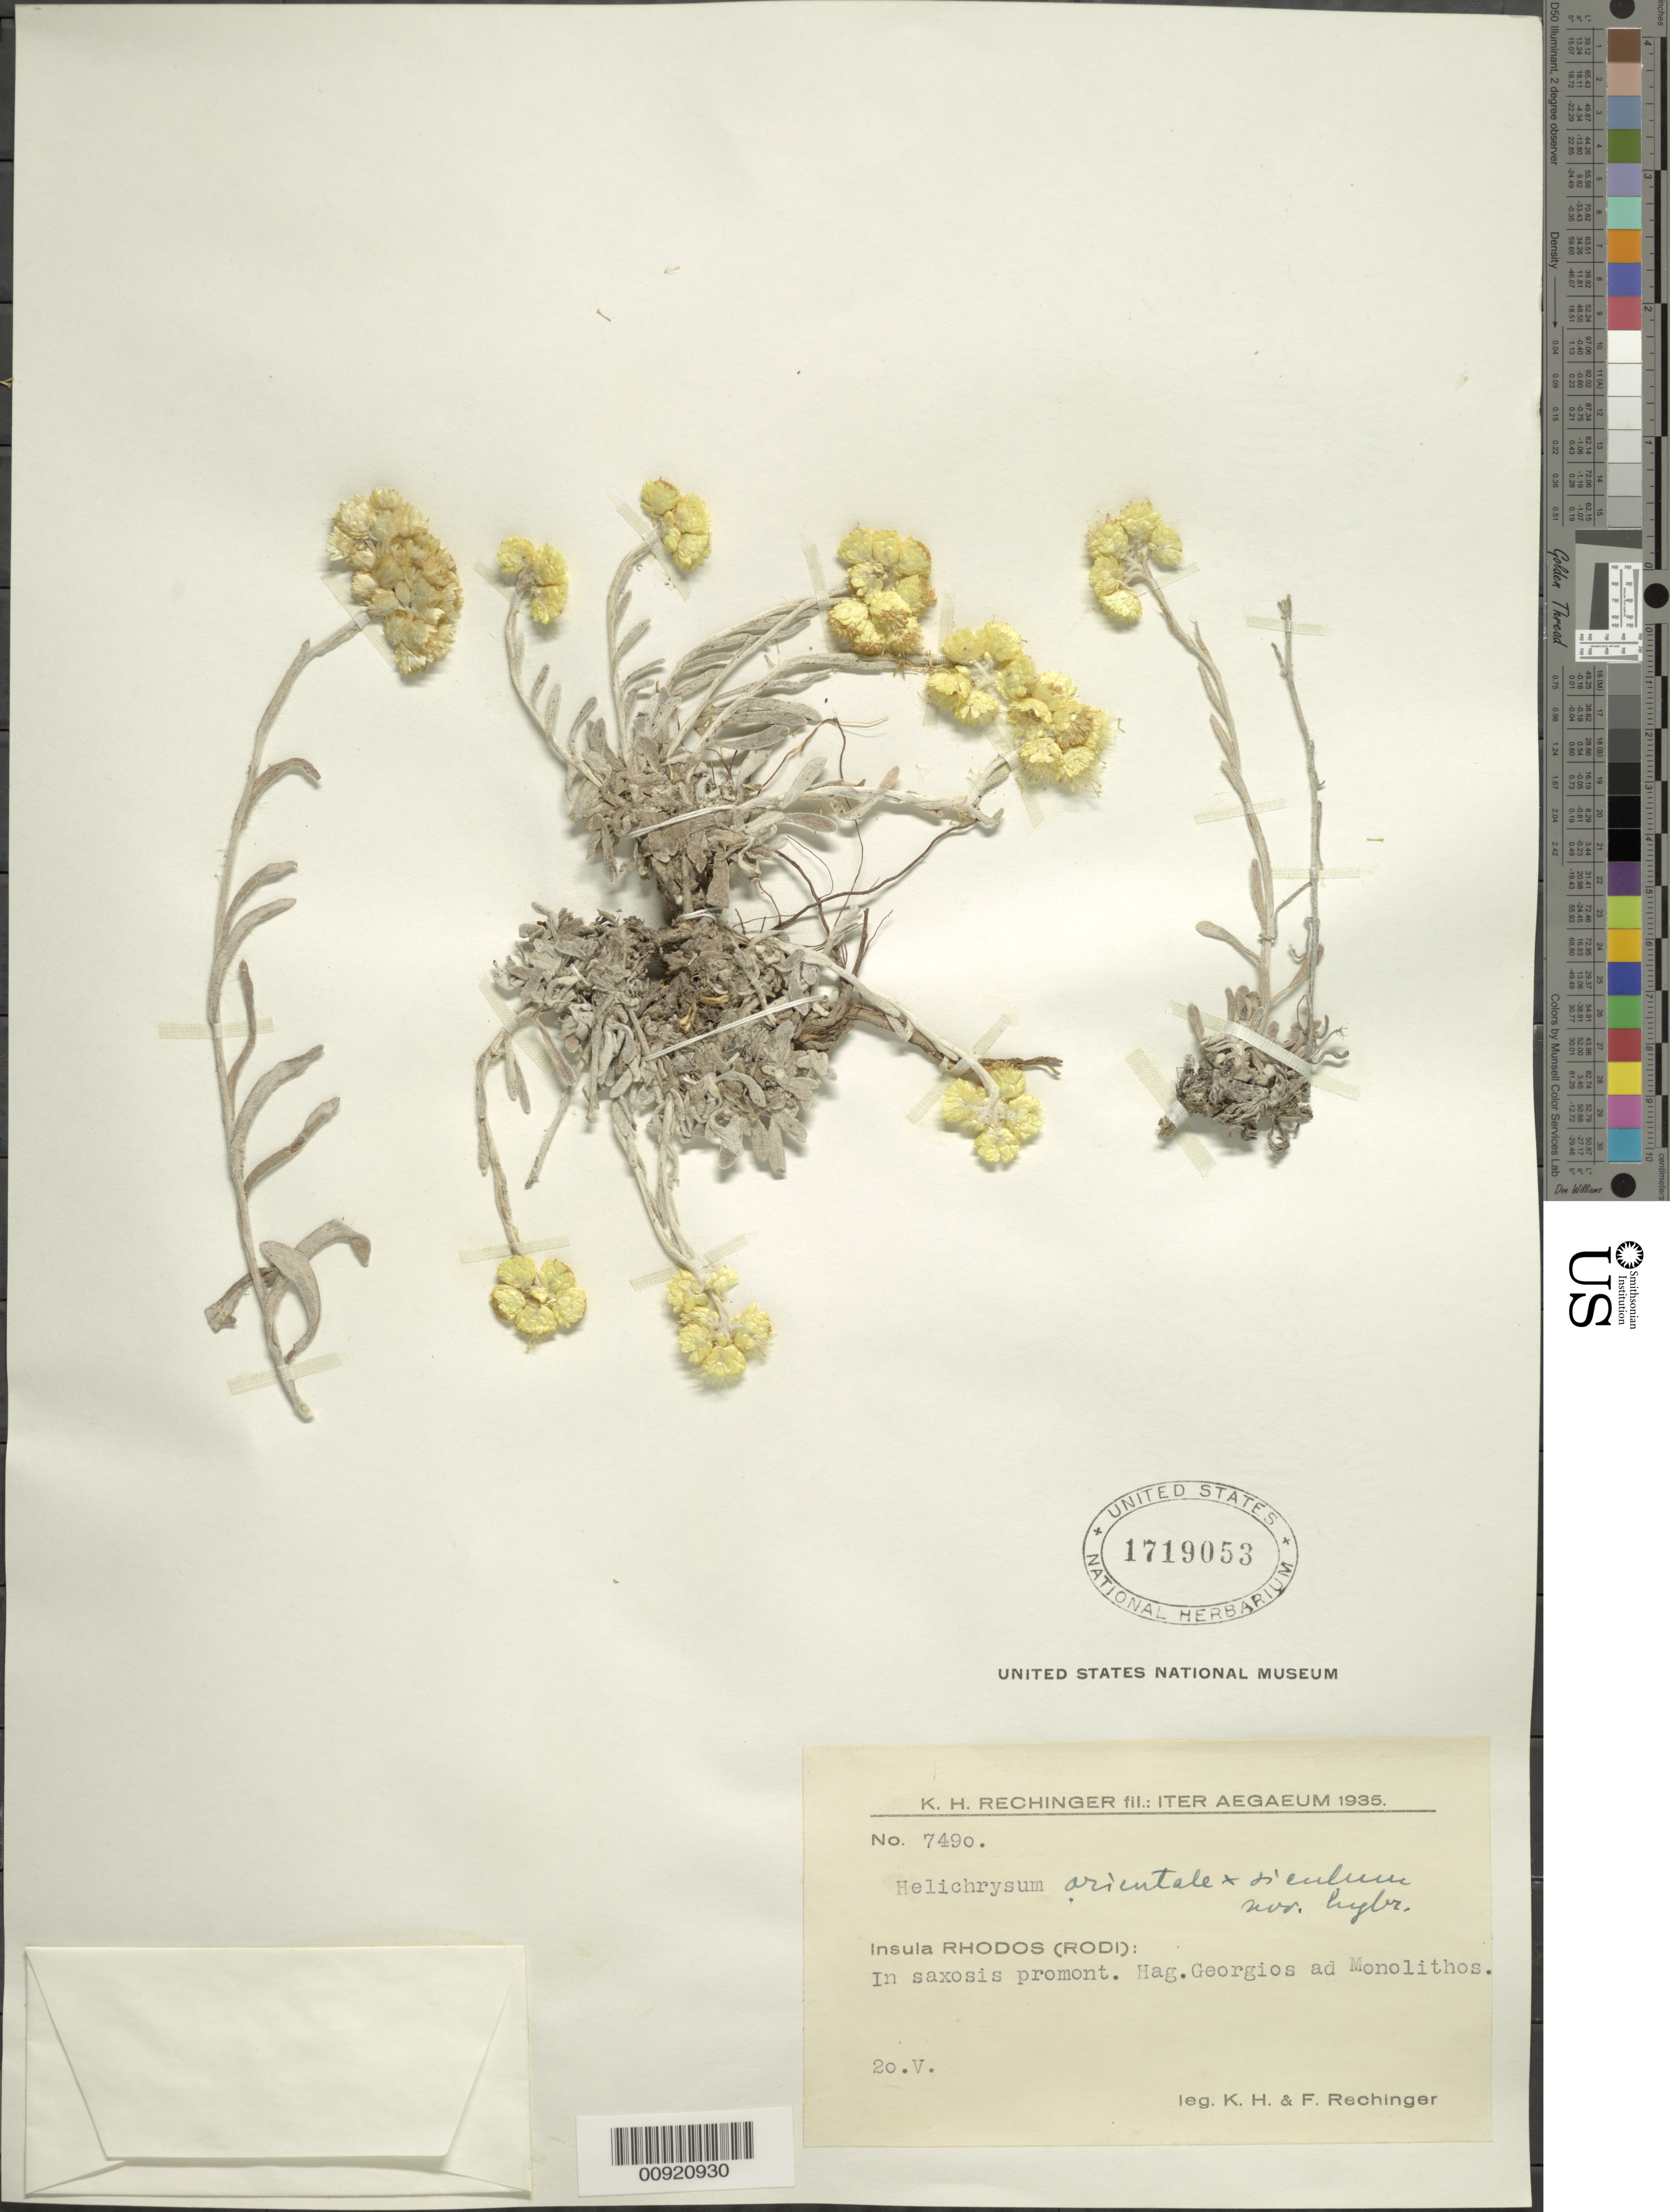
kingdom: Plantae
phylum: Tracheophyta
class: Magnoliopsida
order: Asterales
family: Asteraceae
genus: Helichrysum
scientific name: Helichrysum orientale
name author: Gaertn.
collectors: K. H. Rechinger & F. Rechinger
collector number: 7490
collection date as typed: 20 May 1935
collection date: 1935-05-20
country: Greece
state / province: South Aegean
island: Rhodes I.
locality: Insula Rhodos (Rodi): In saosis promont. Hag. Geogios ad monolithos.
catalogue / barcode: US 1719053